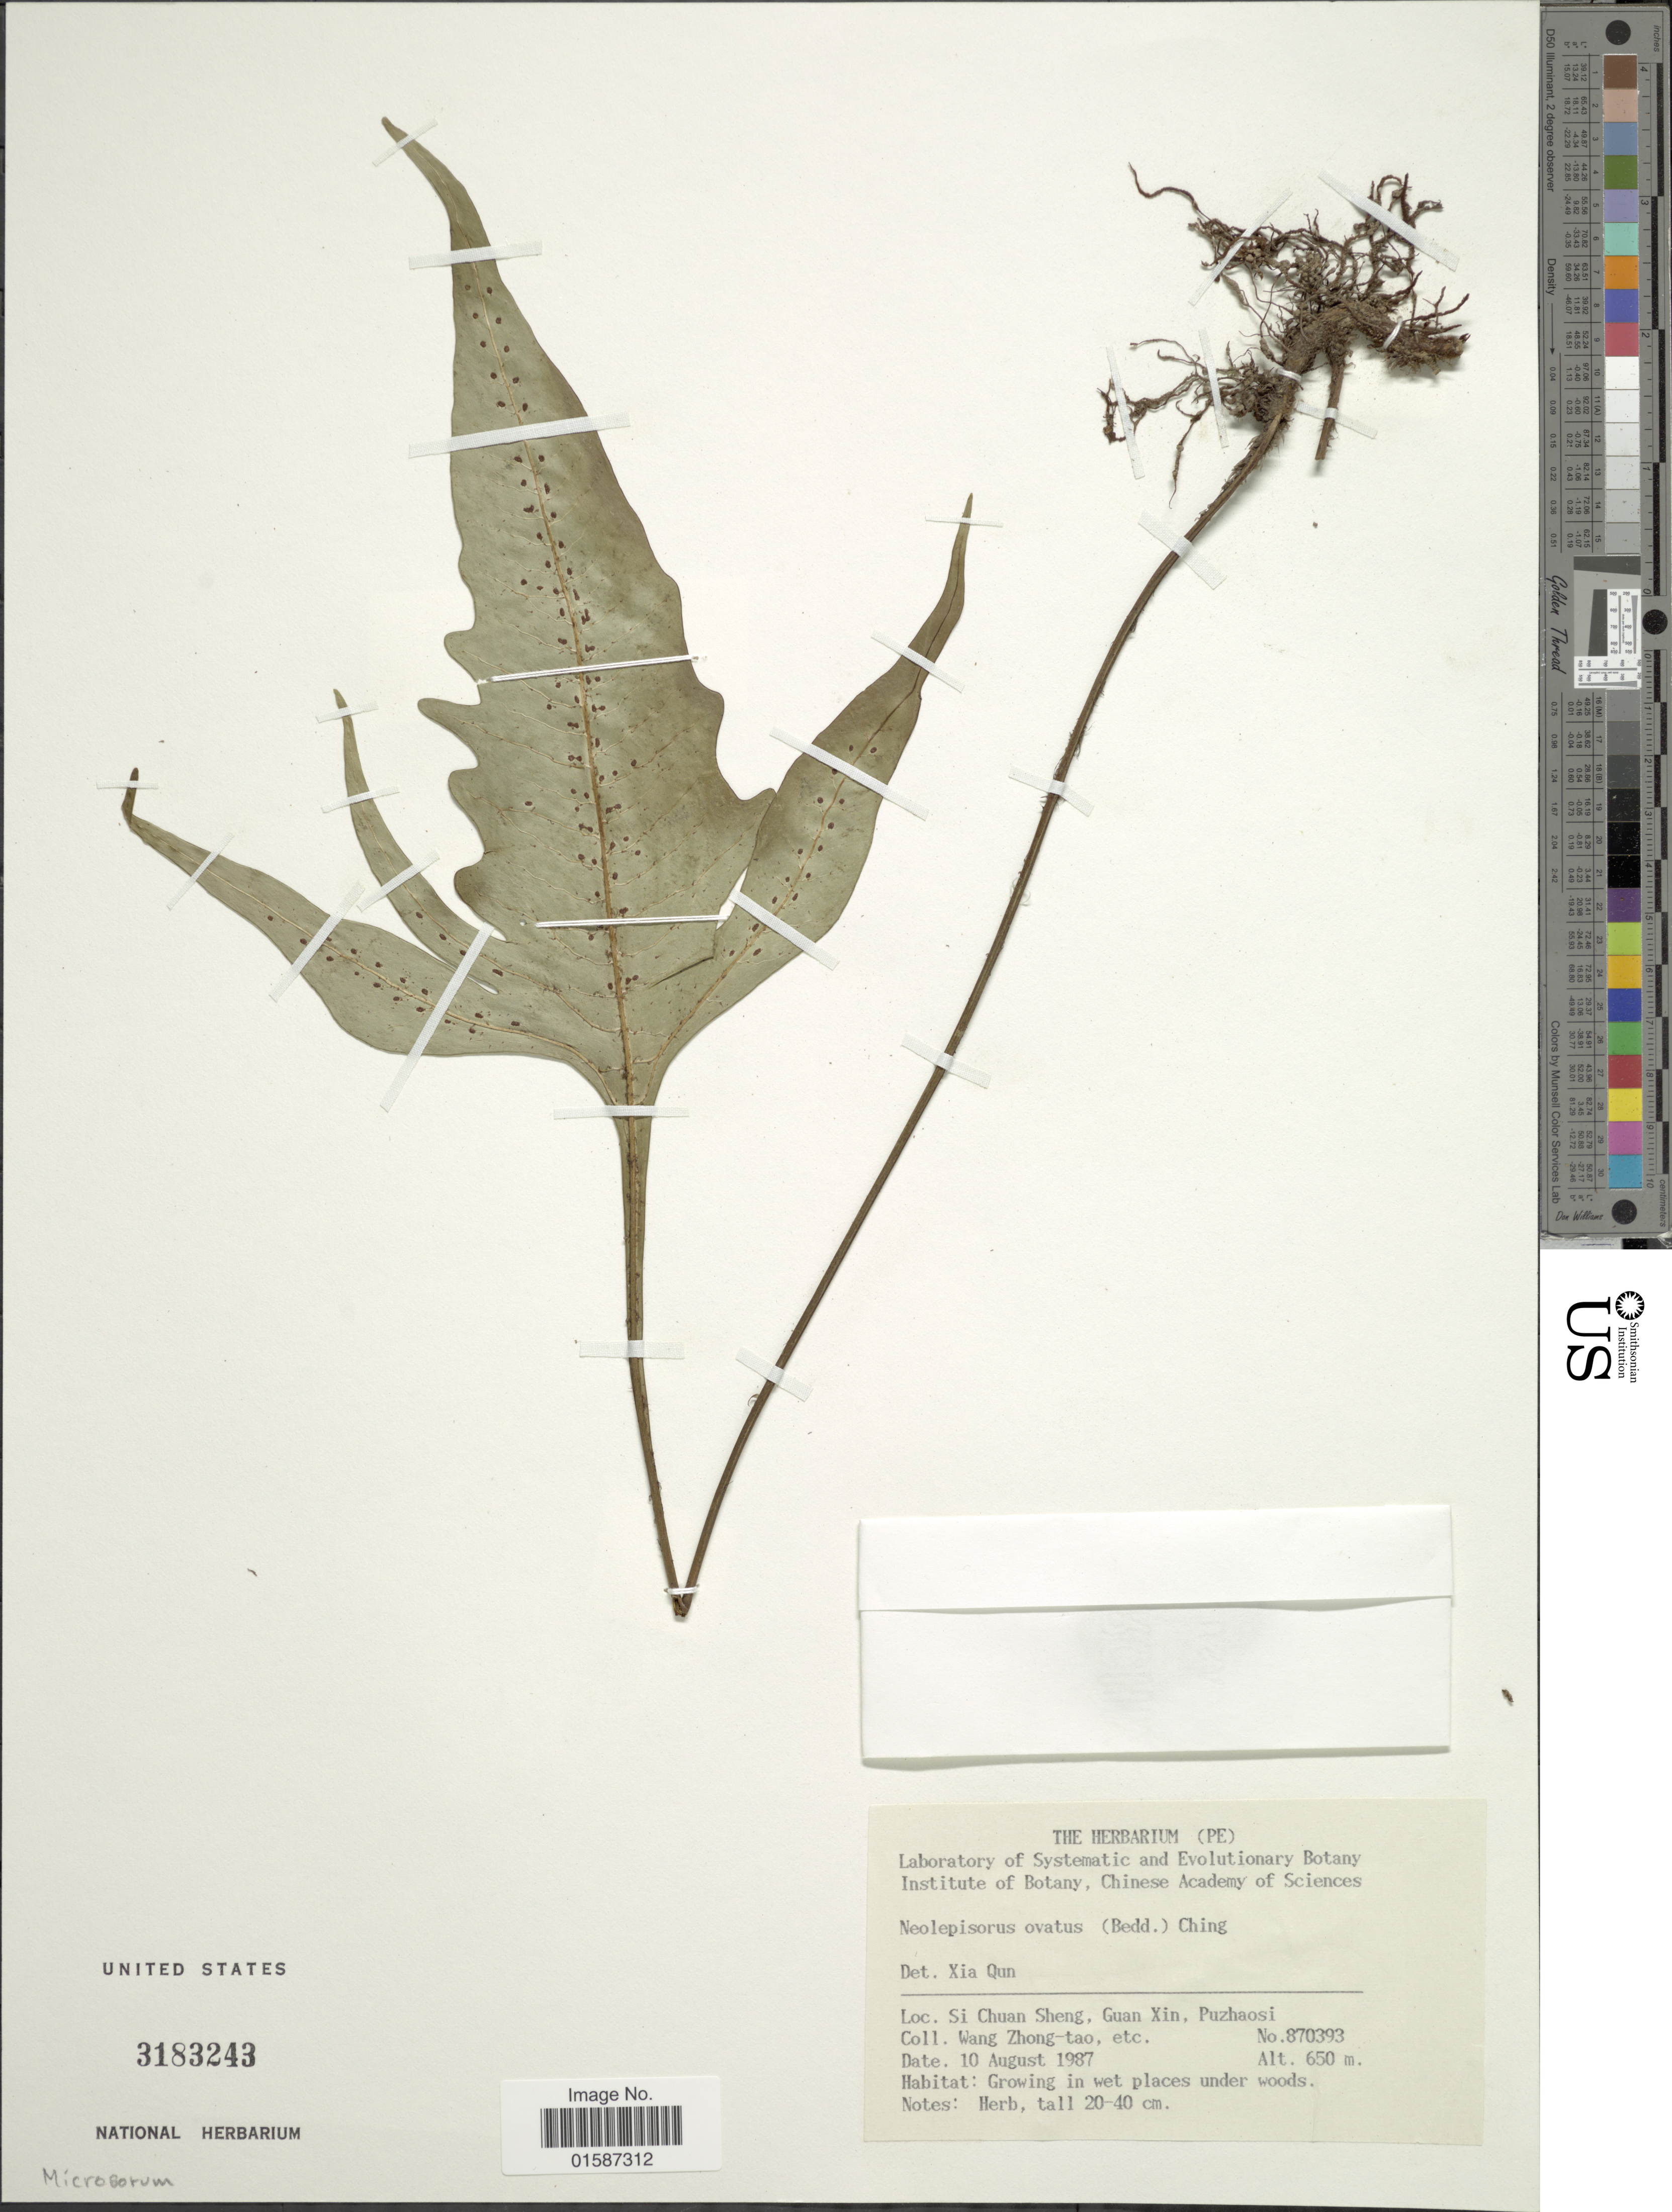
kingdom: Plantae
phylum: Tracheophyta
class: Polypodiopsida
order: Polypodiales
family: Polypodiaceae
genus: Neolepisorus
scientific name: Neolepisorus ovatus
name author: (Bedd.) Ching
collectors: W. Zhong-Tao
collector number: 870393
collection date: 1987-08-10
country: China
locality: Si Chuan Sheng, Guan Xin, Puzhaosi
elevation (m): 650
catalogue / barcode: US 3183243